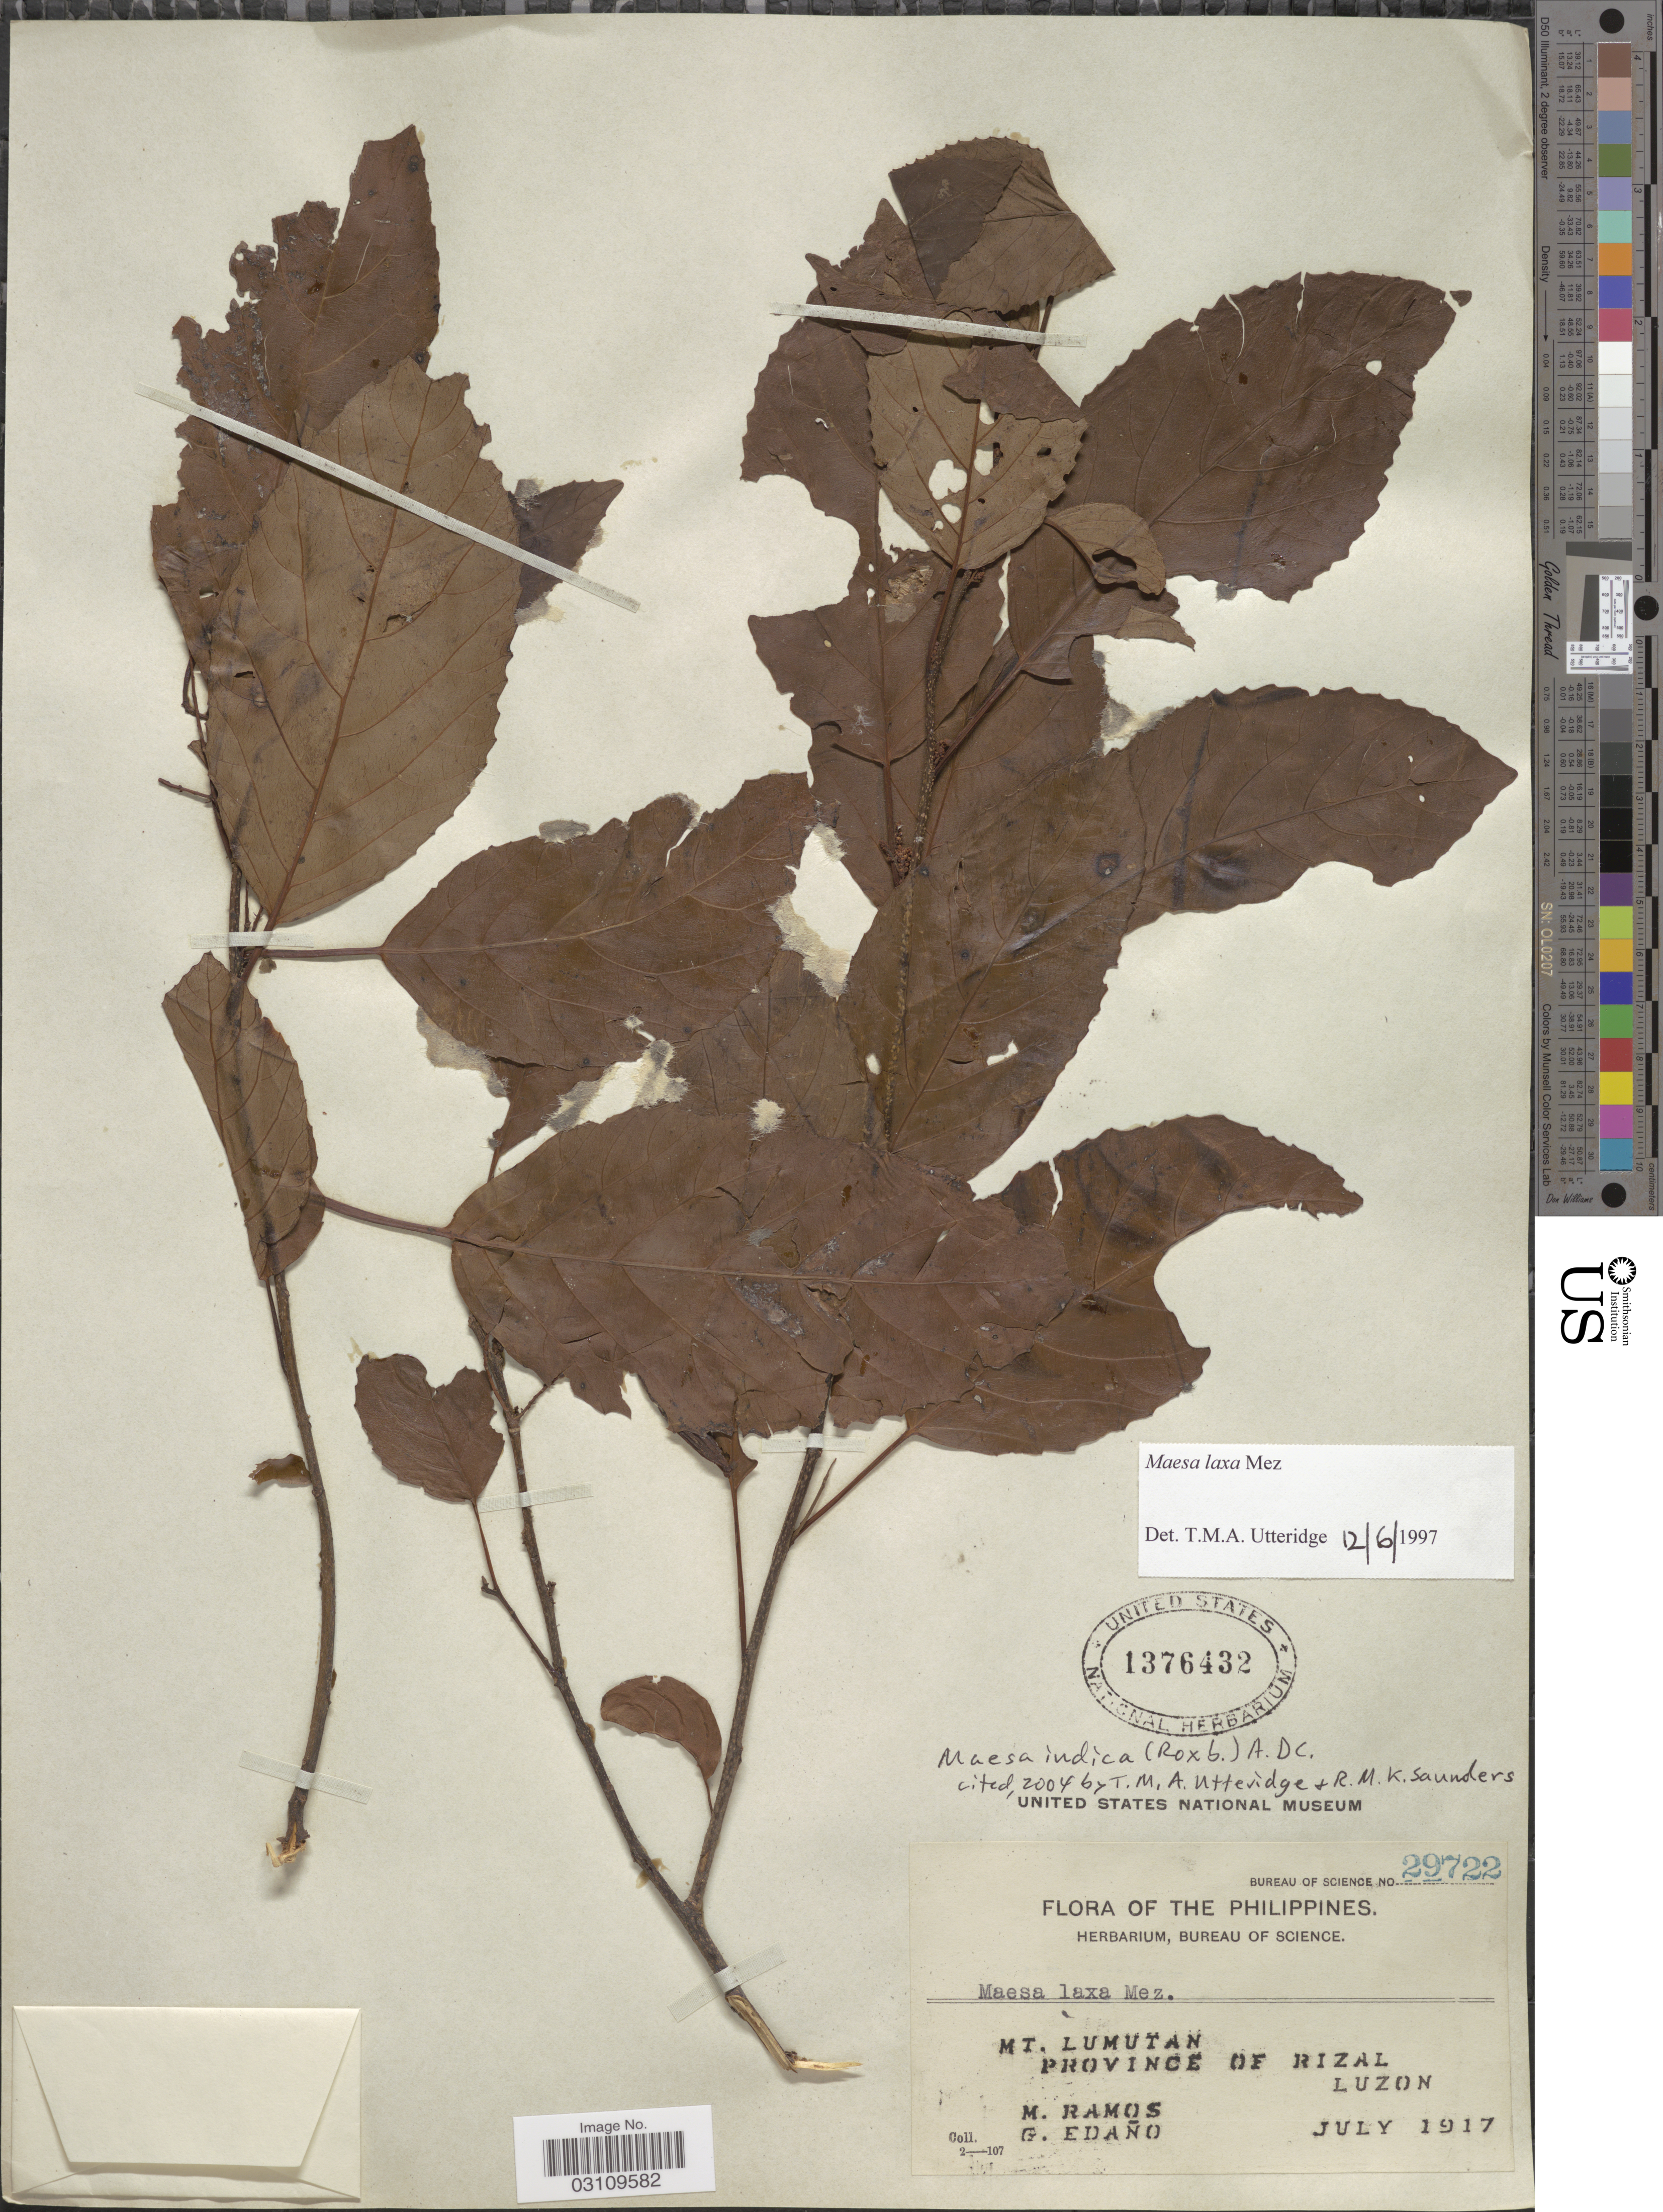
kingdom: Plantae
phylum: Tracheophyta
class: Magnoliopsida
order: Ericales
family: Primulaceae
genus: Maesa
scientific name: Maesa indica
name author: (Roxb.) A. DC.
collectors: M. Ramos & G. Edaño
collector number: Bureau of Science 29722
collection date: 1917-07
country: Philippines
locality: Mt. Lumutan, Province of Rizal, Luzon.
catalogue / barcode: US 1376432